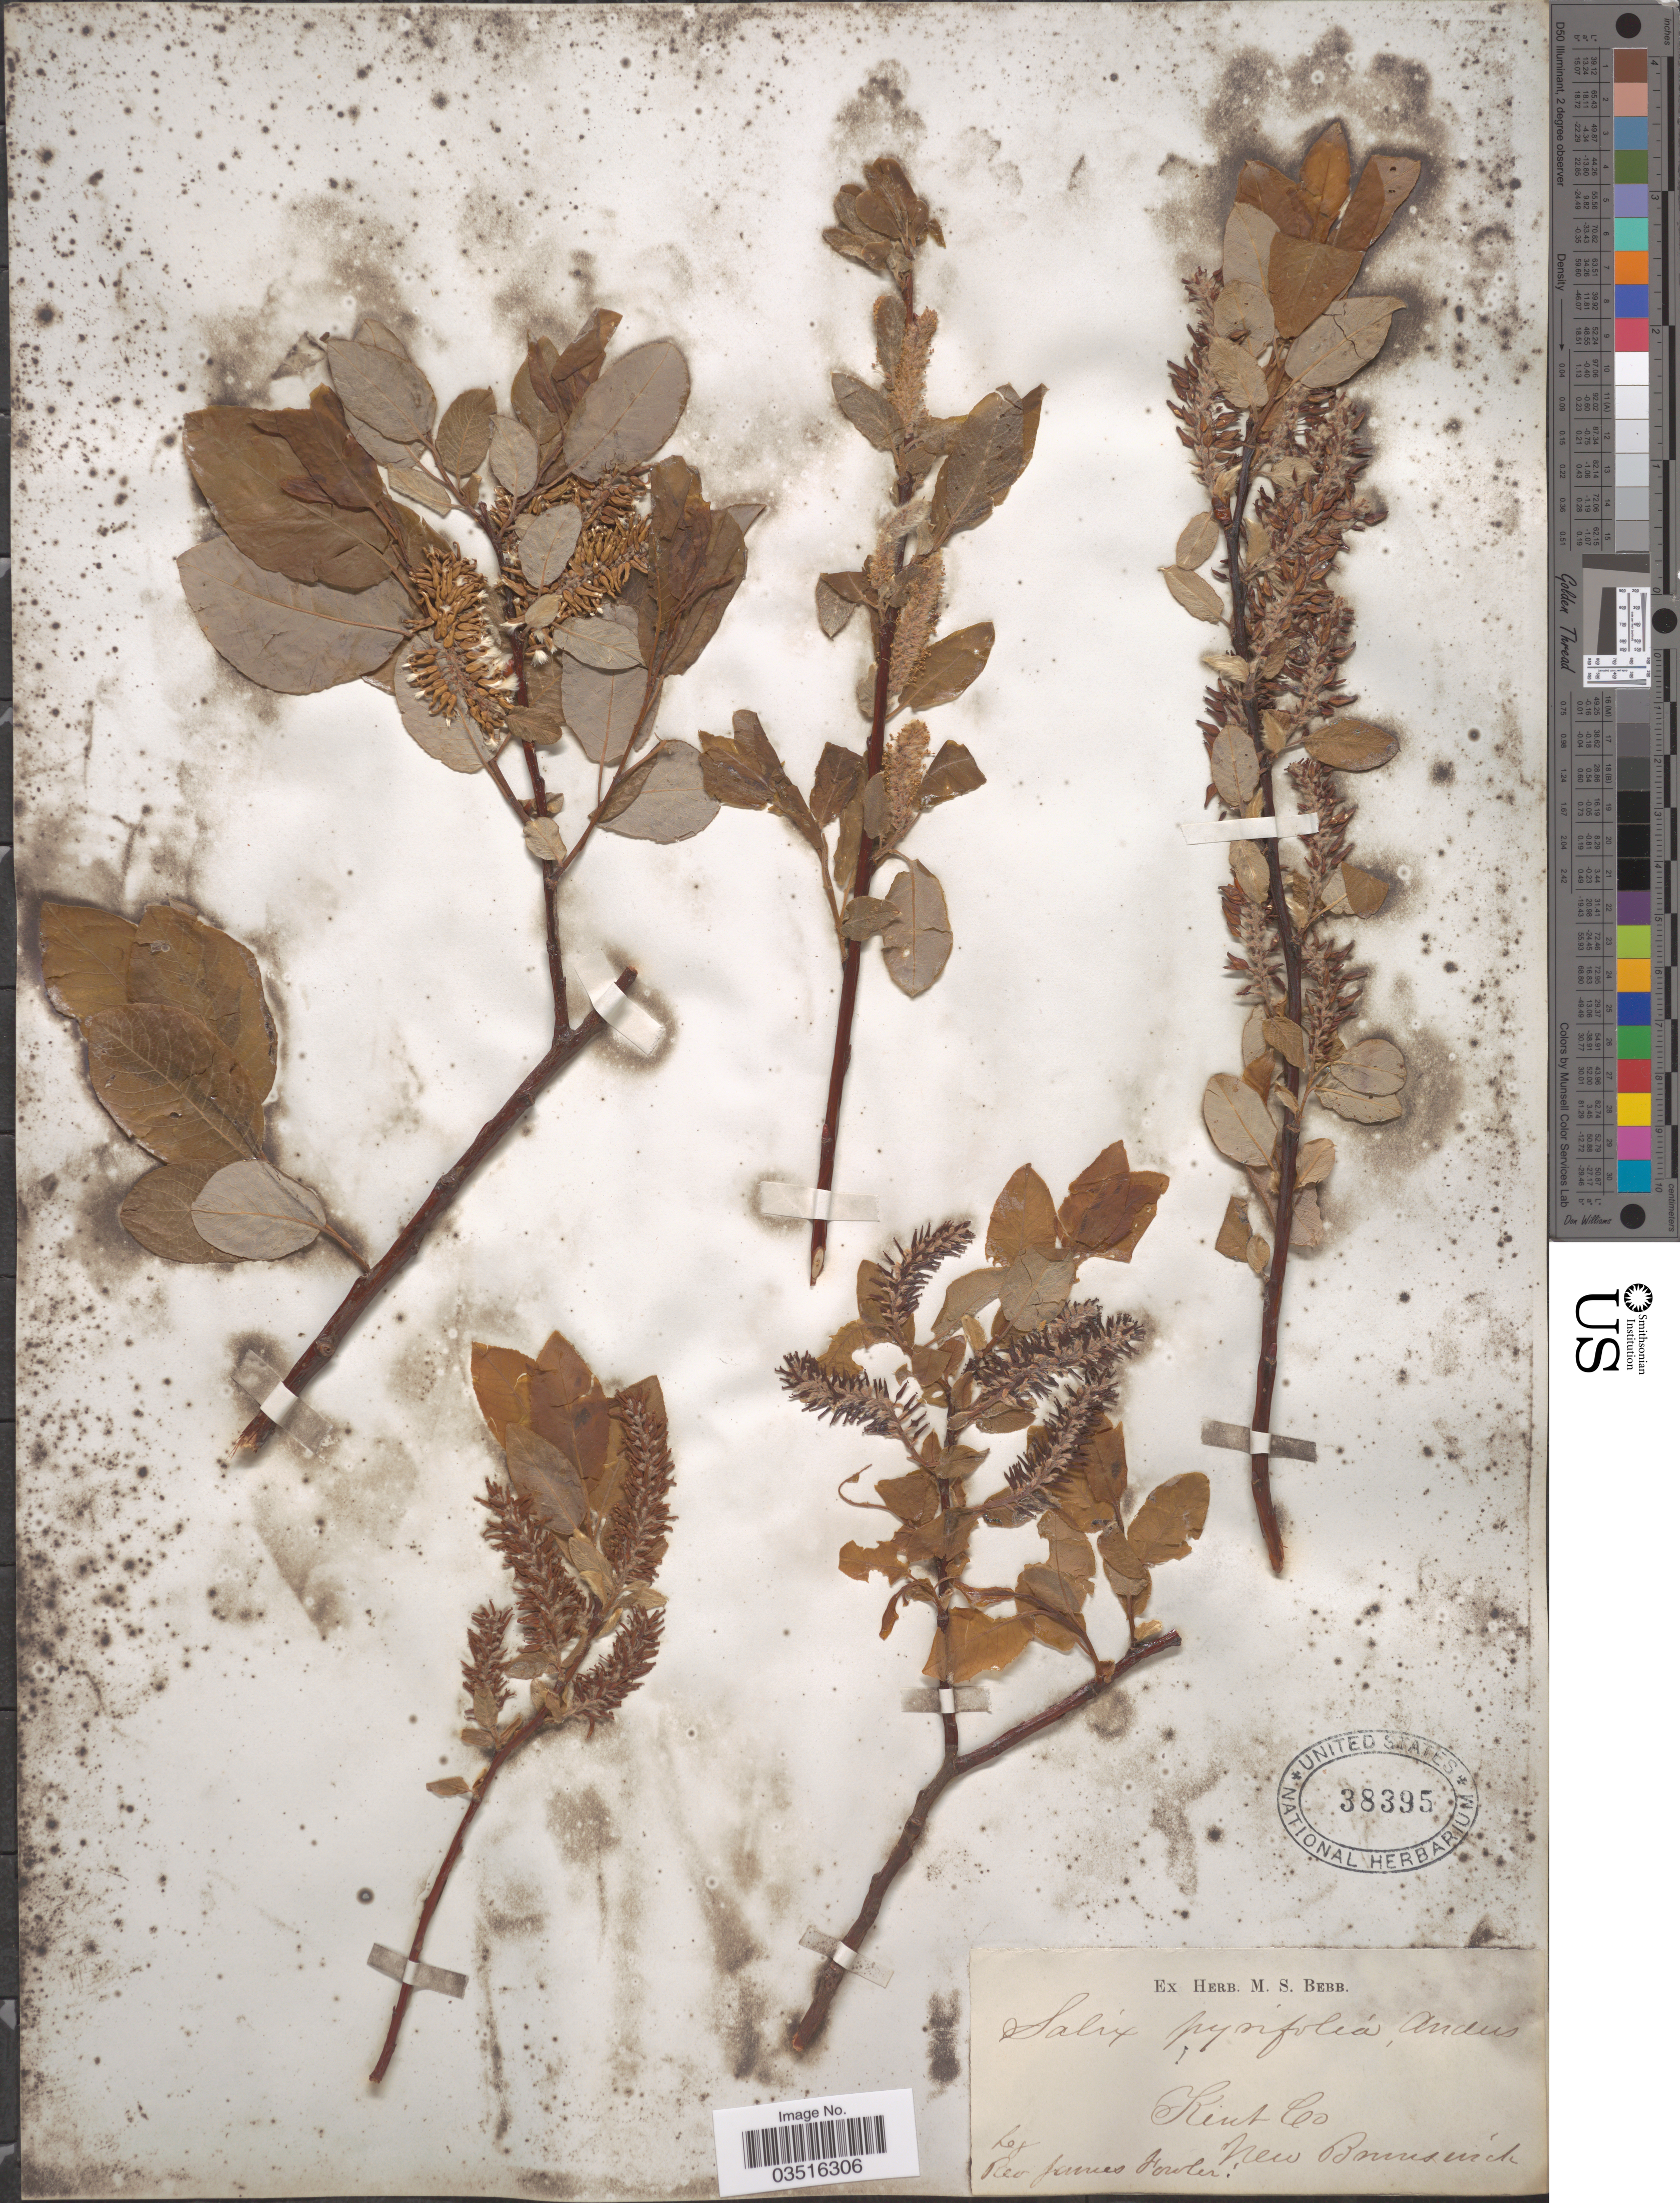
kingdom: Plantae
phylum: Tracheophyta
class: Magnoliopsida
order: Malpighiales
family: Salicaceae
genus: Salix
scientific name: Salix pyrifolia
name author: Ledeb.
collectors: J. P. Fowler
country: Canada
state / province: New Brunswick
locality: Kent Co.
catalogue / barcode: US 38395